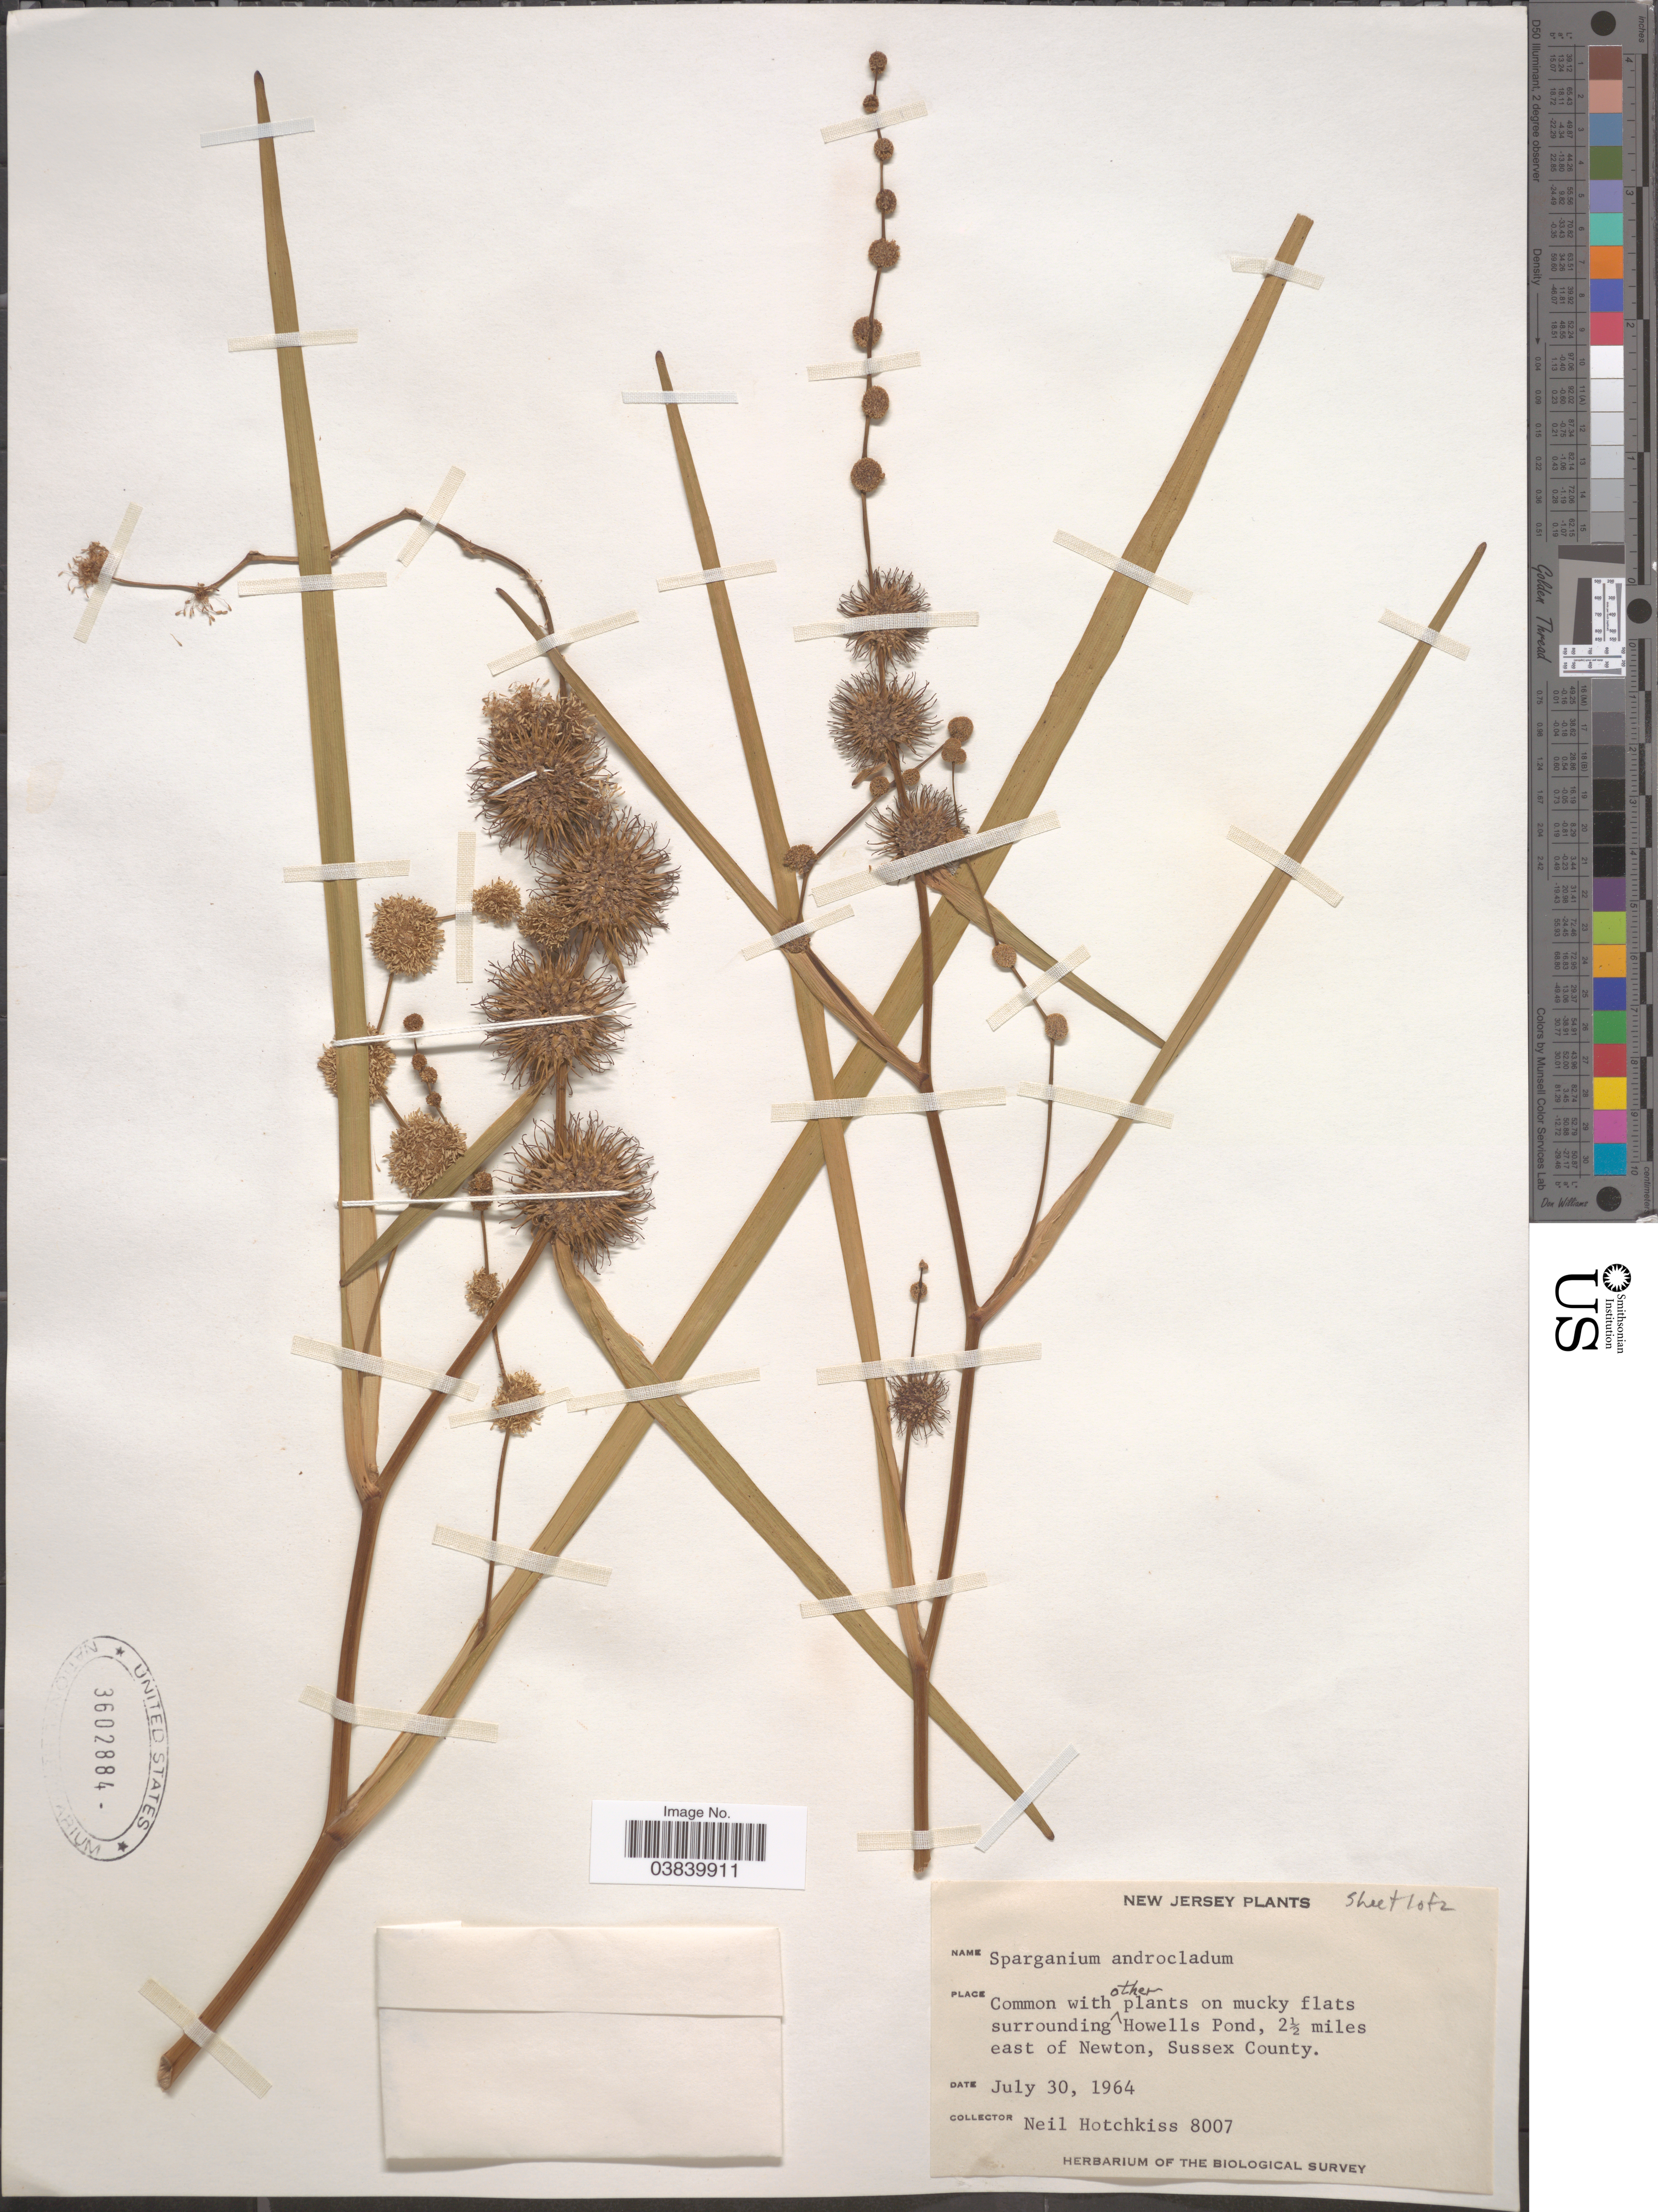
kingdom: Plantae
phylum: Tracheophyta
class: Liliopsida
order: Poales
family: Typhaceae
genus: Sparganium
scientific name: Sparganium androcladum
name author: Morong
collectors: N. Hotchkiss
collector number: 8007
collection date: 1964-07-30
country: United States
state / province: New Jersey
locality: Howells Pond, 2½ miles east of Newton, Sussex County.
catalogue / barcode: US 3602884